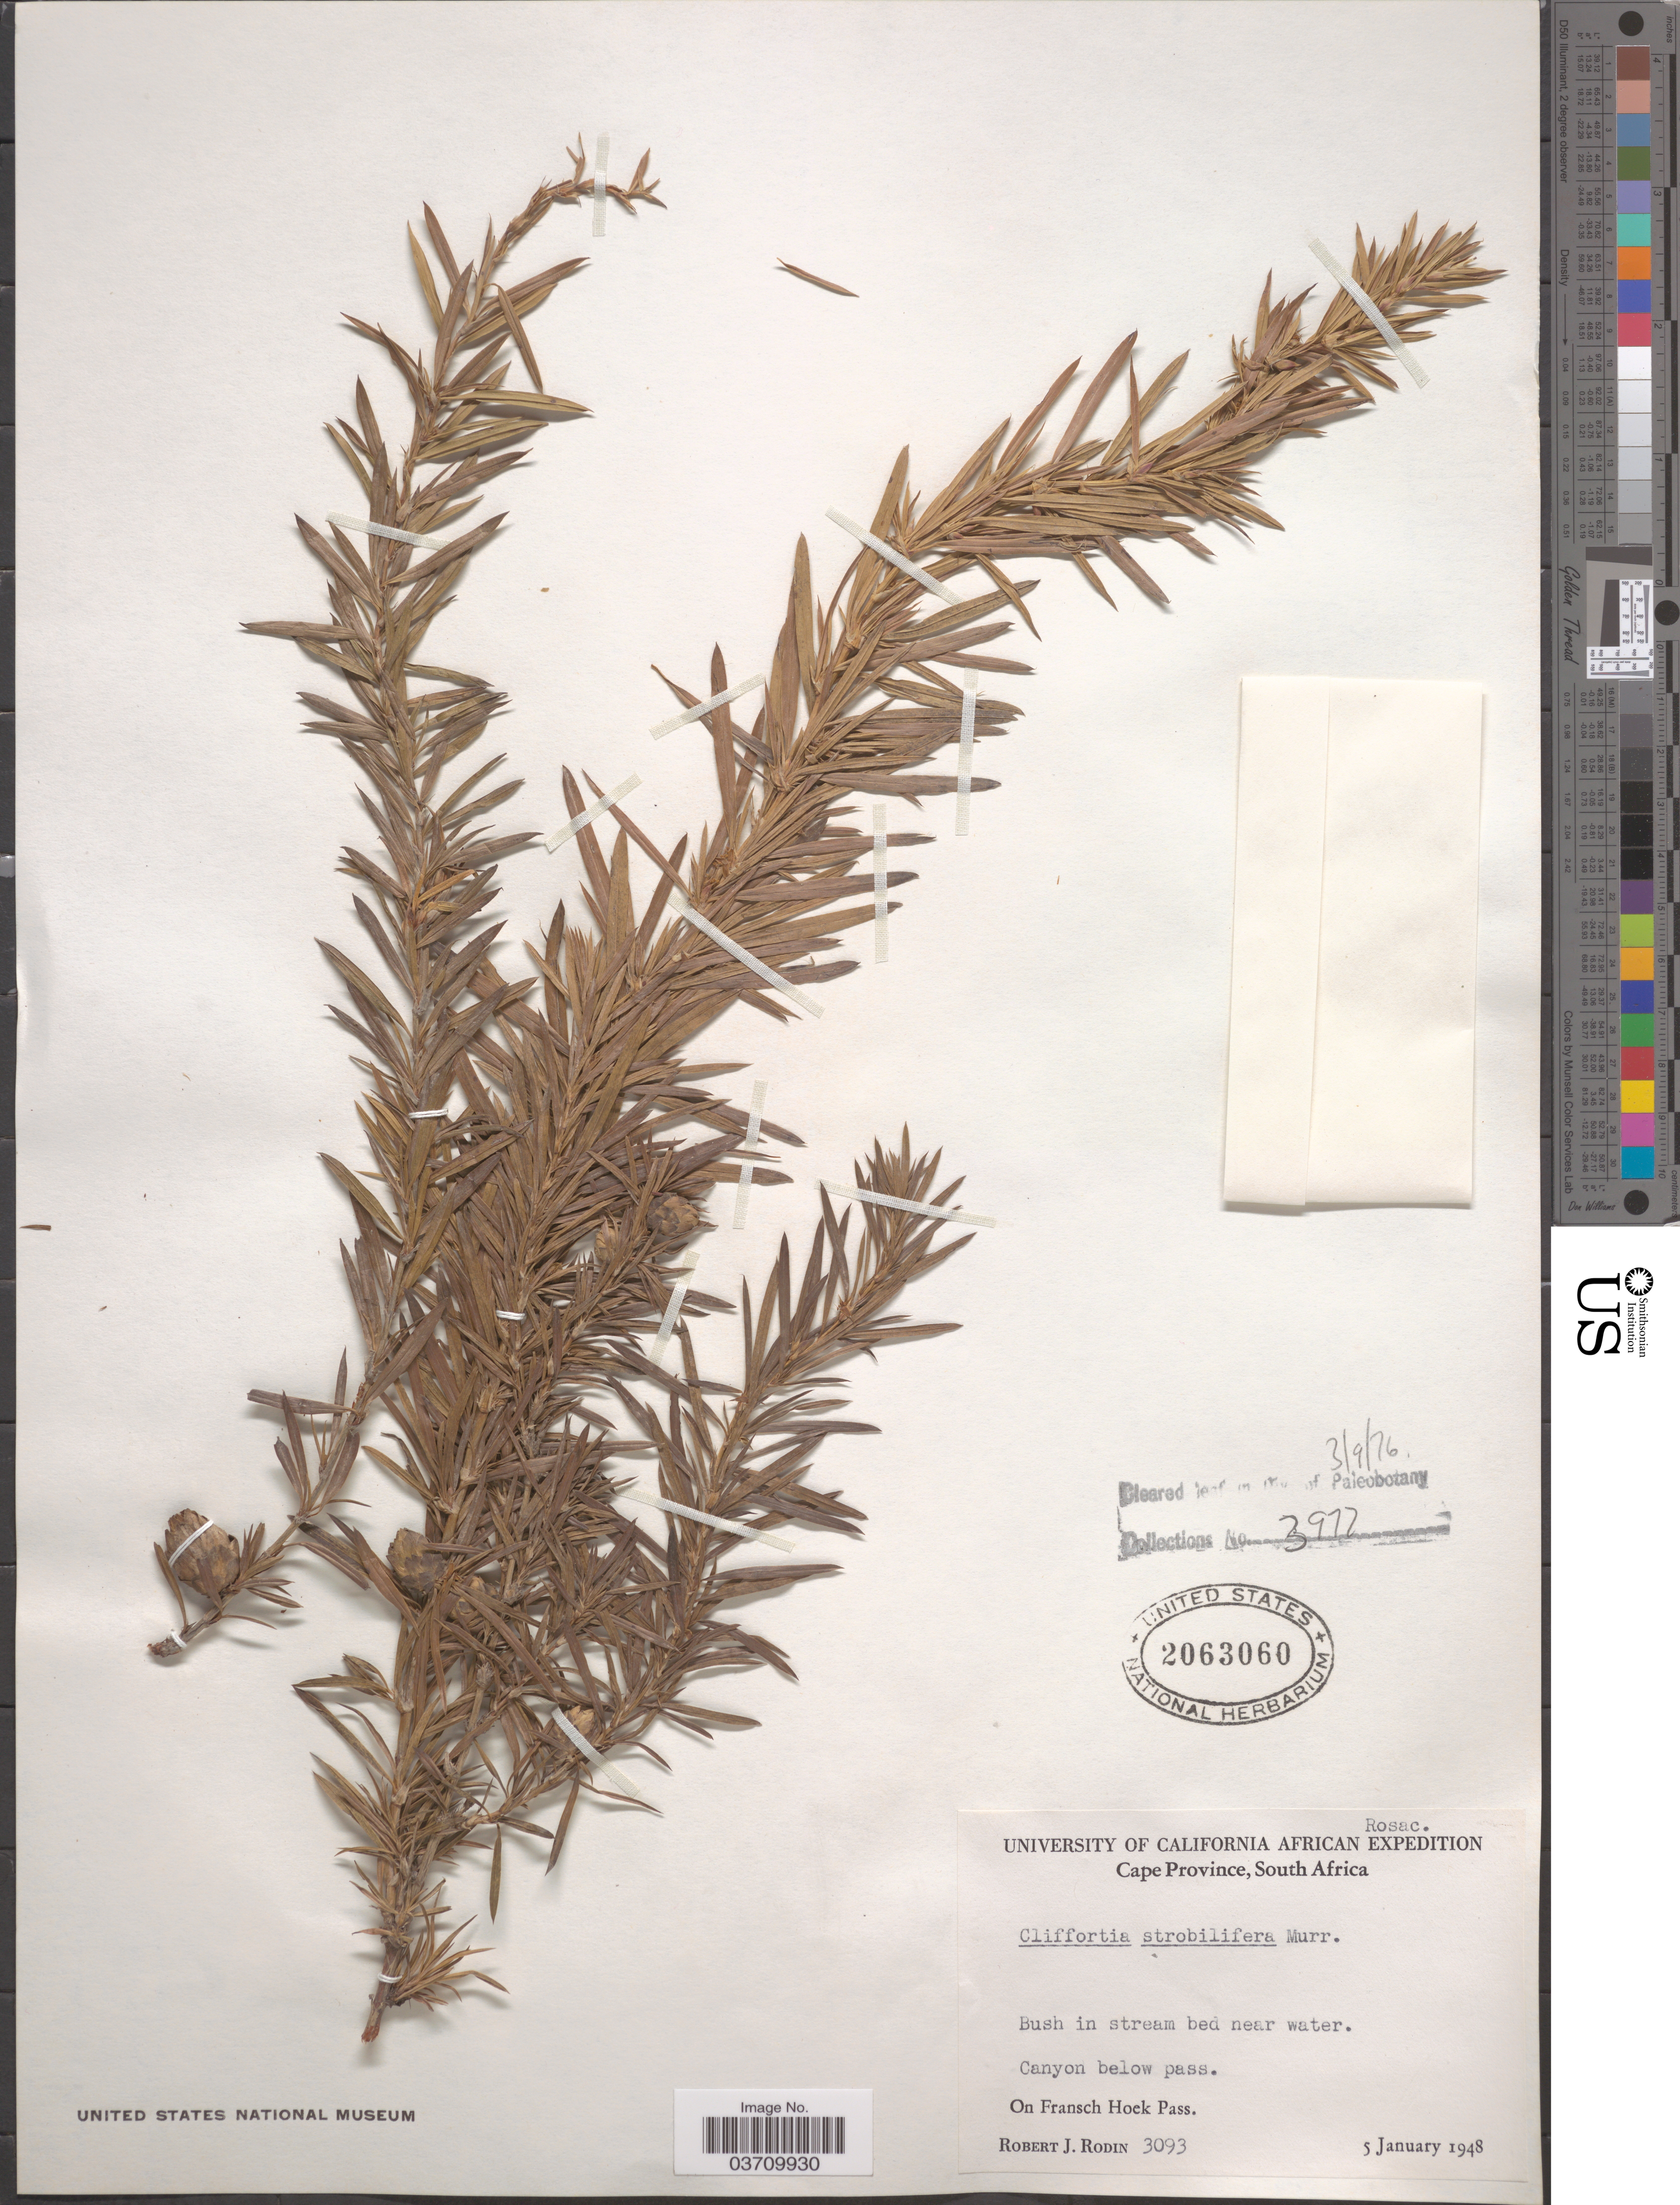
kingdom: Plantae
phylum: Tracheophyta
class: Magnoliopsida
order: Rosales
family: Rosaceae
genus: Cliffortia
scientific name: Cliffortia strobilifera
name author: Murr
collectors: R. J. Rodin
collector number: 3093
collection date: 1948-01-05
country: South Africa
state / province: Western Cape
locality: Canyon below pass. On Fransch Hoek Pass.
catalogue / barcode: US 2063060